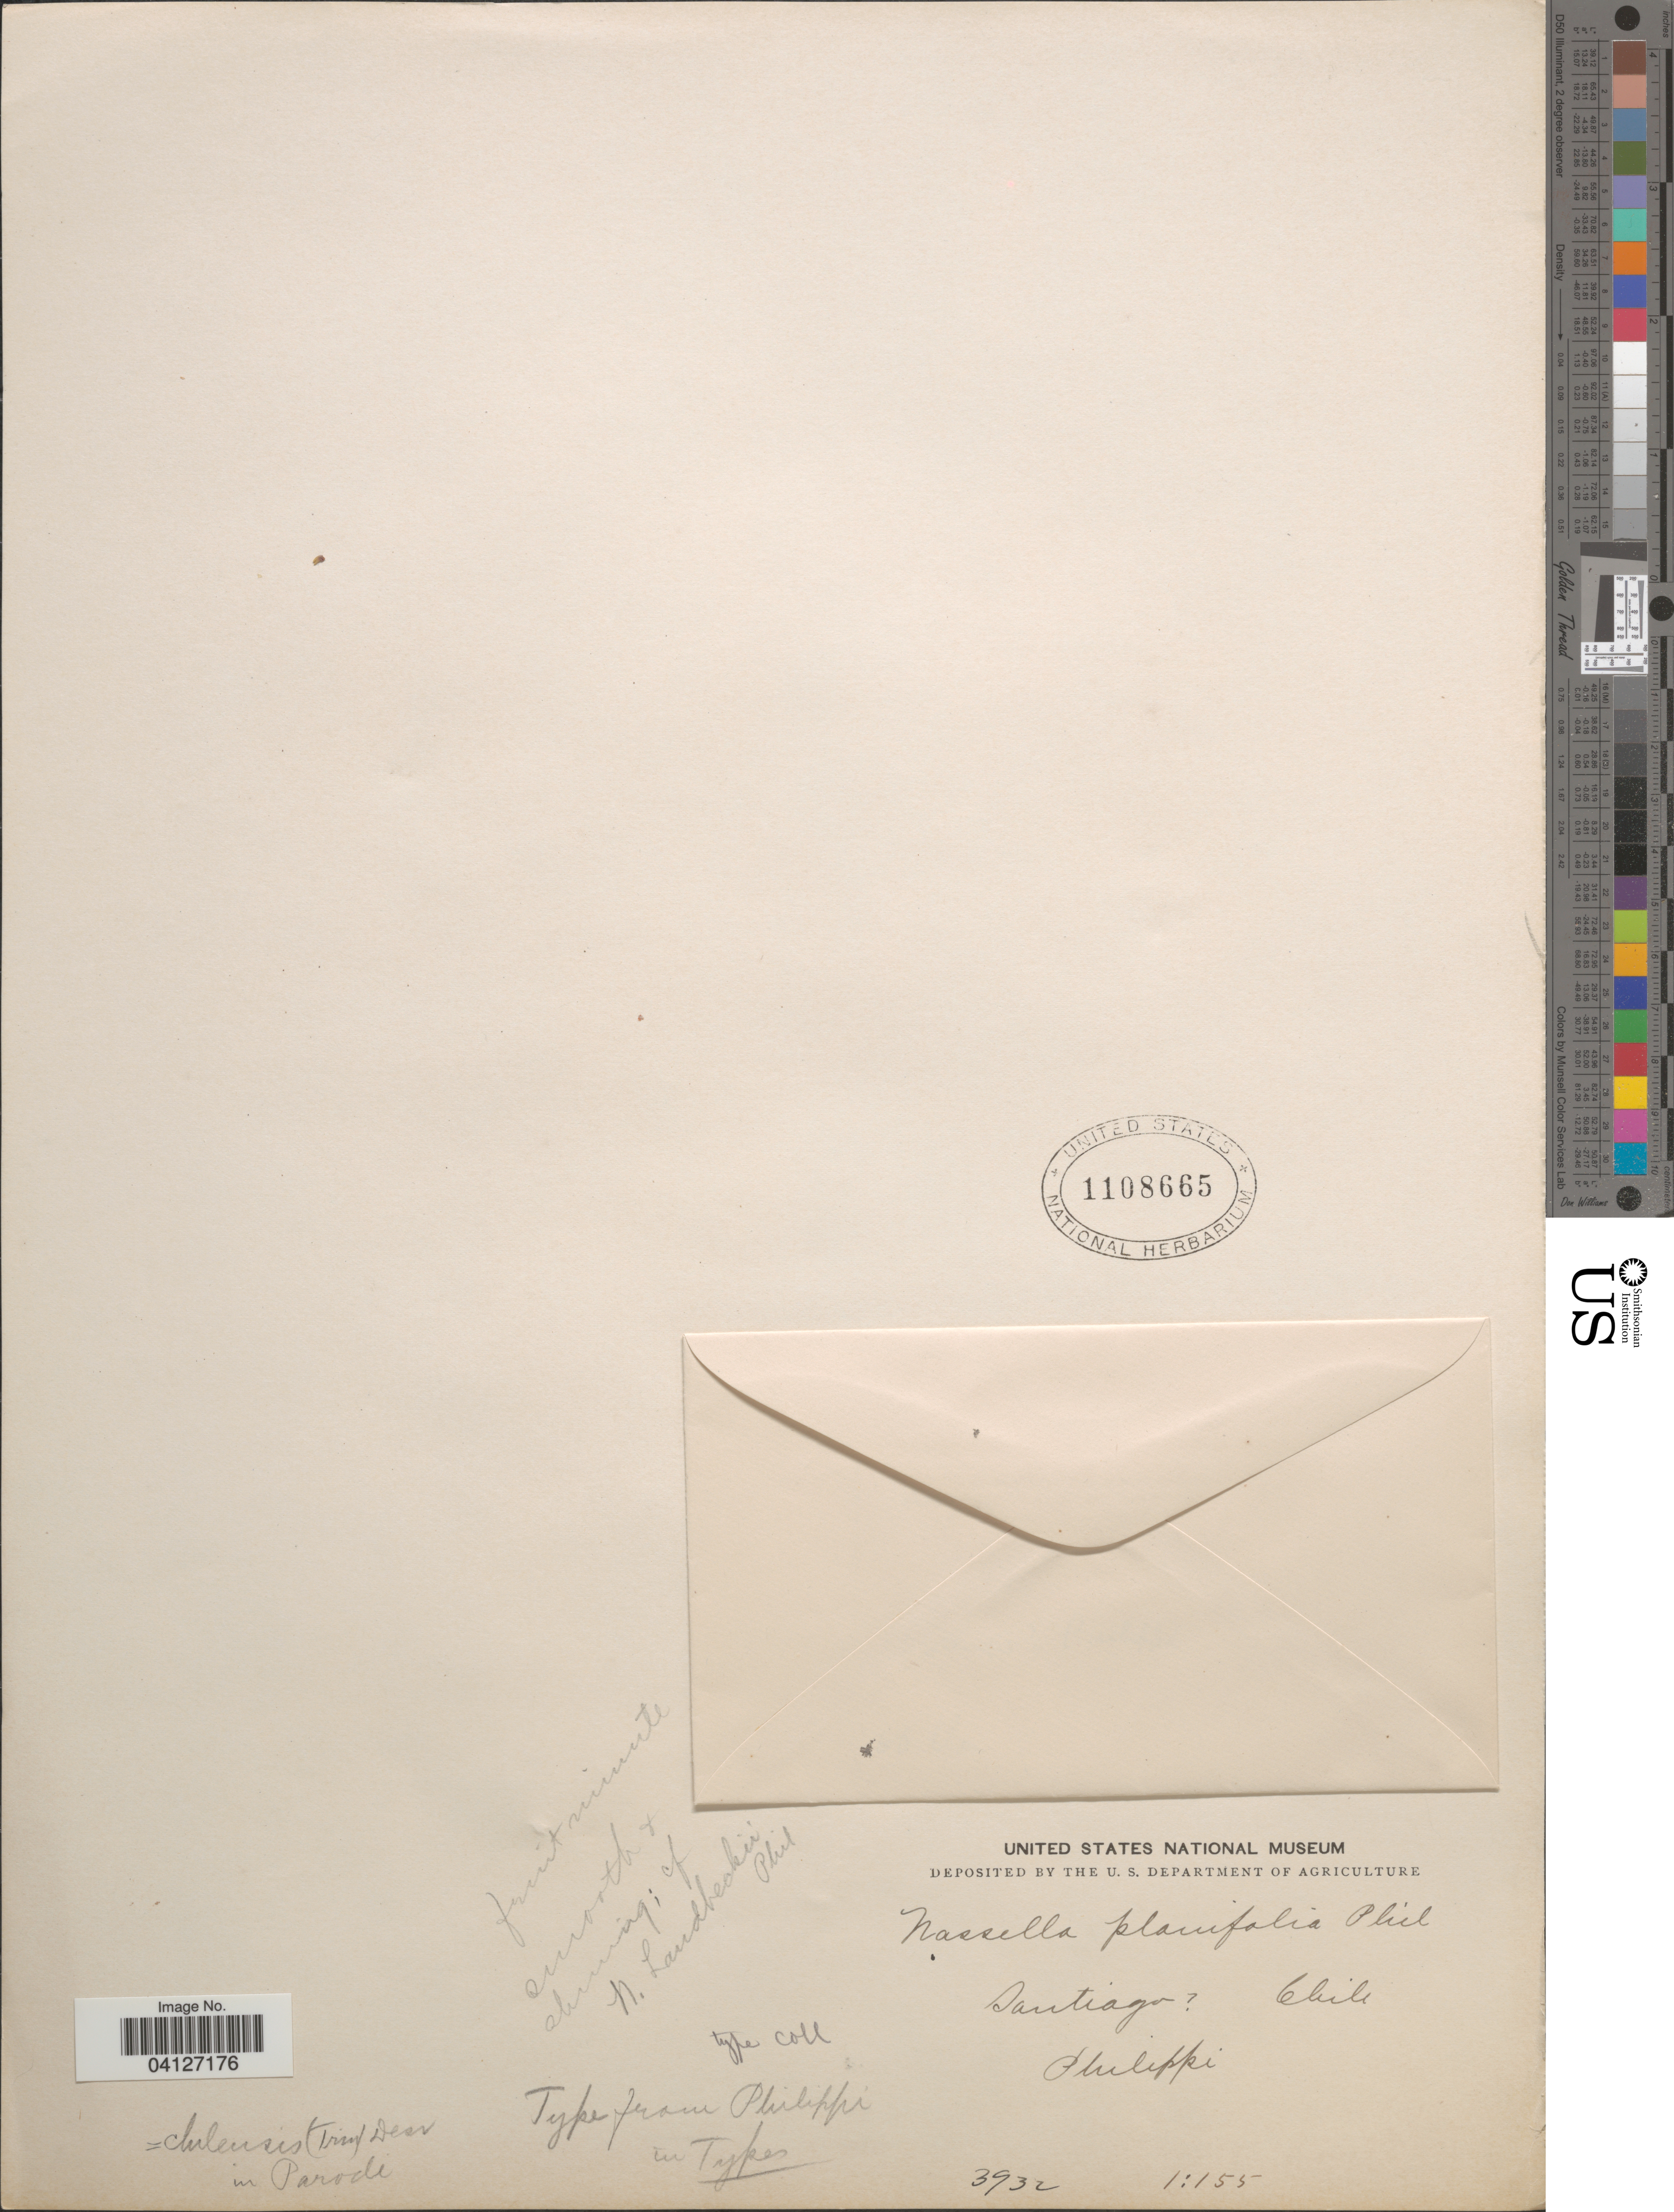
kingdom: Plantae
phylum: Tracheophyta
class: Liliopsida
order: Poales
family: Poaceae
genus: Nassella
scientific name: Nassella planifolia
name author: Phil.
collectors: -. Philippi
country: Chile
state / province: Región Metropolitana (RM)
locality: Santiago.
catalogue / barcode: US 1108665